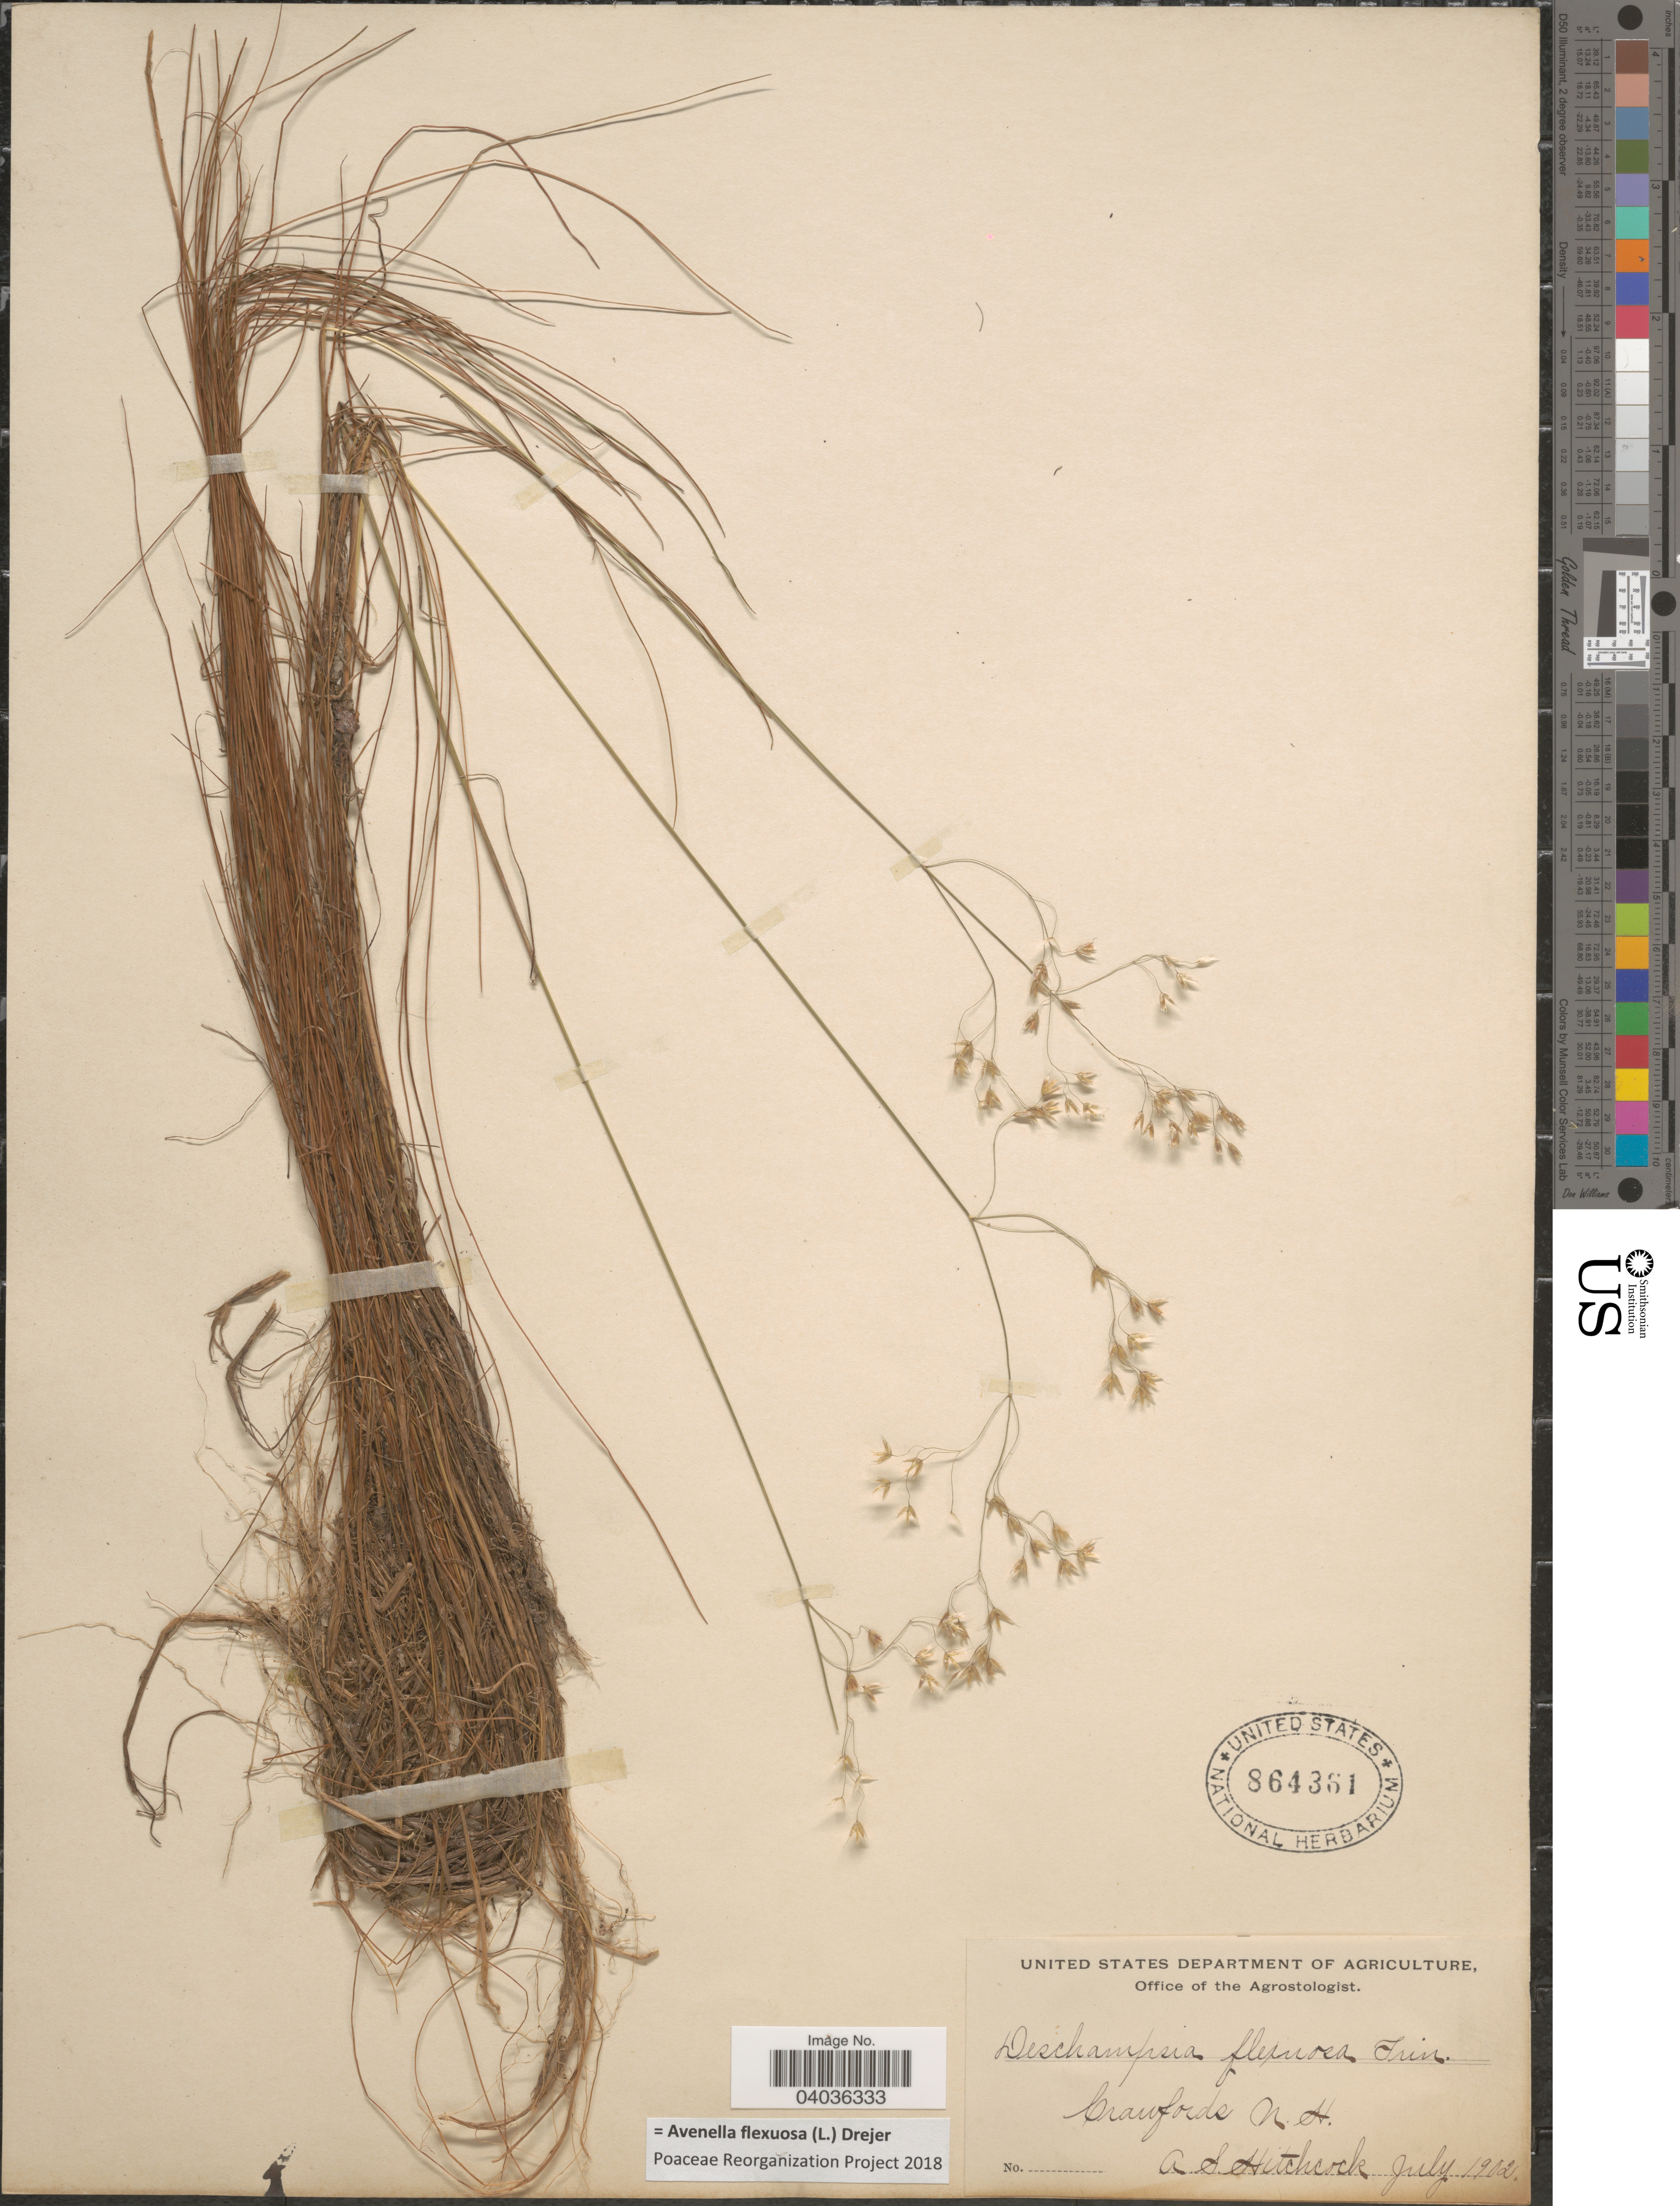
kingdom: Plantae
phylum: Tracheophyta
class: Liliopsida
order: Poales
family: Poaceae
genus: Avenella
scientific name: Avenella flexuosa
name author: (L.) Drejer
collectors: A. S. Hitchcock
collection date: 1902-07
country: United States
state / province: New Hampshire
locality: Crawfords.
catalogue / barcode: US 864361